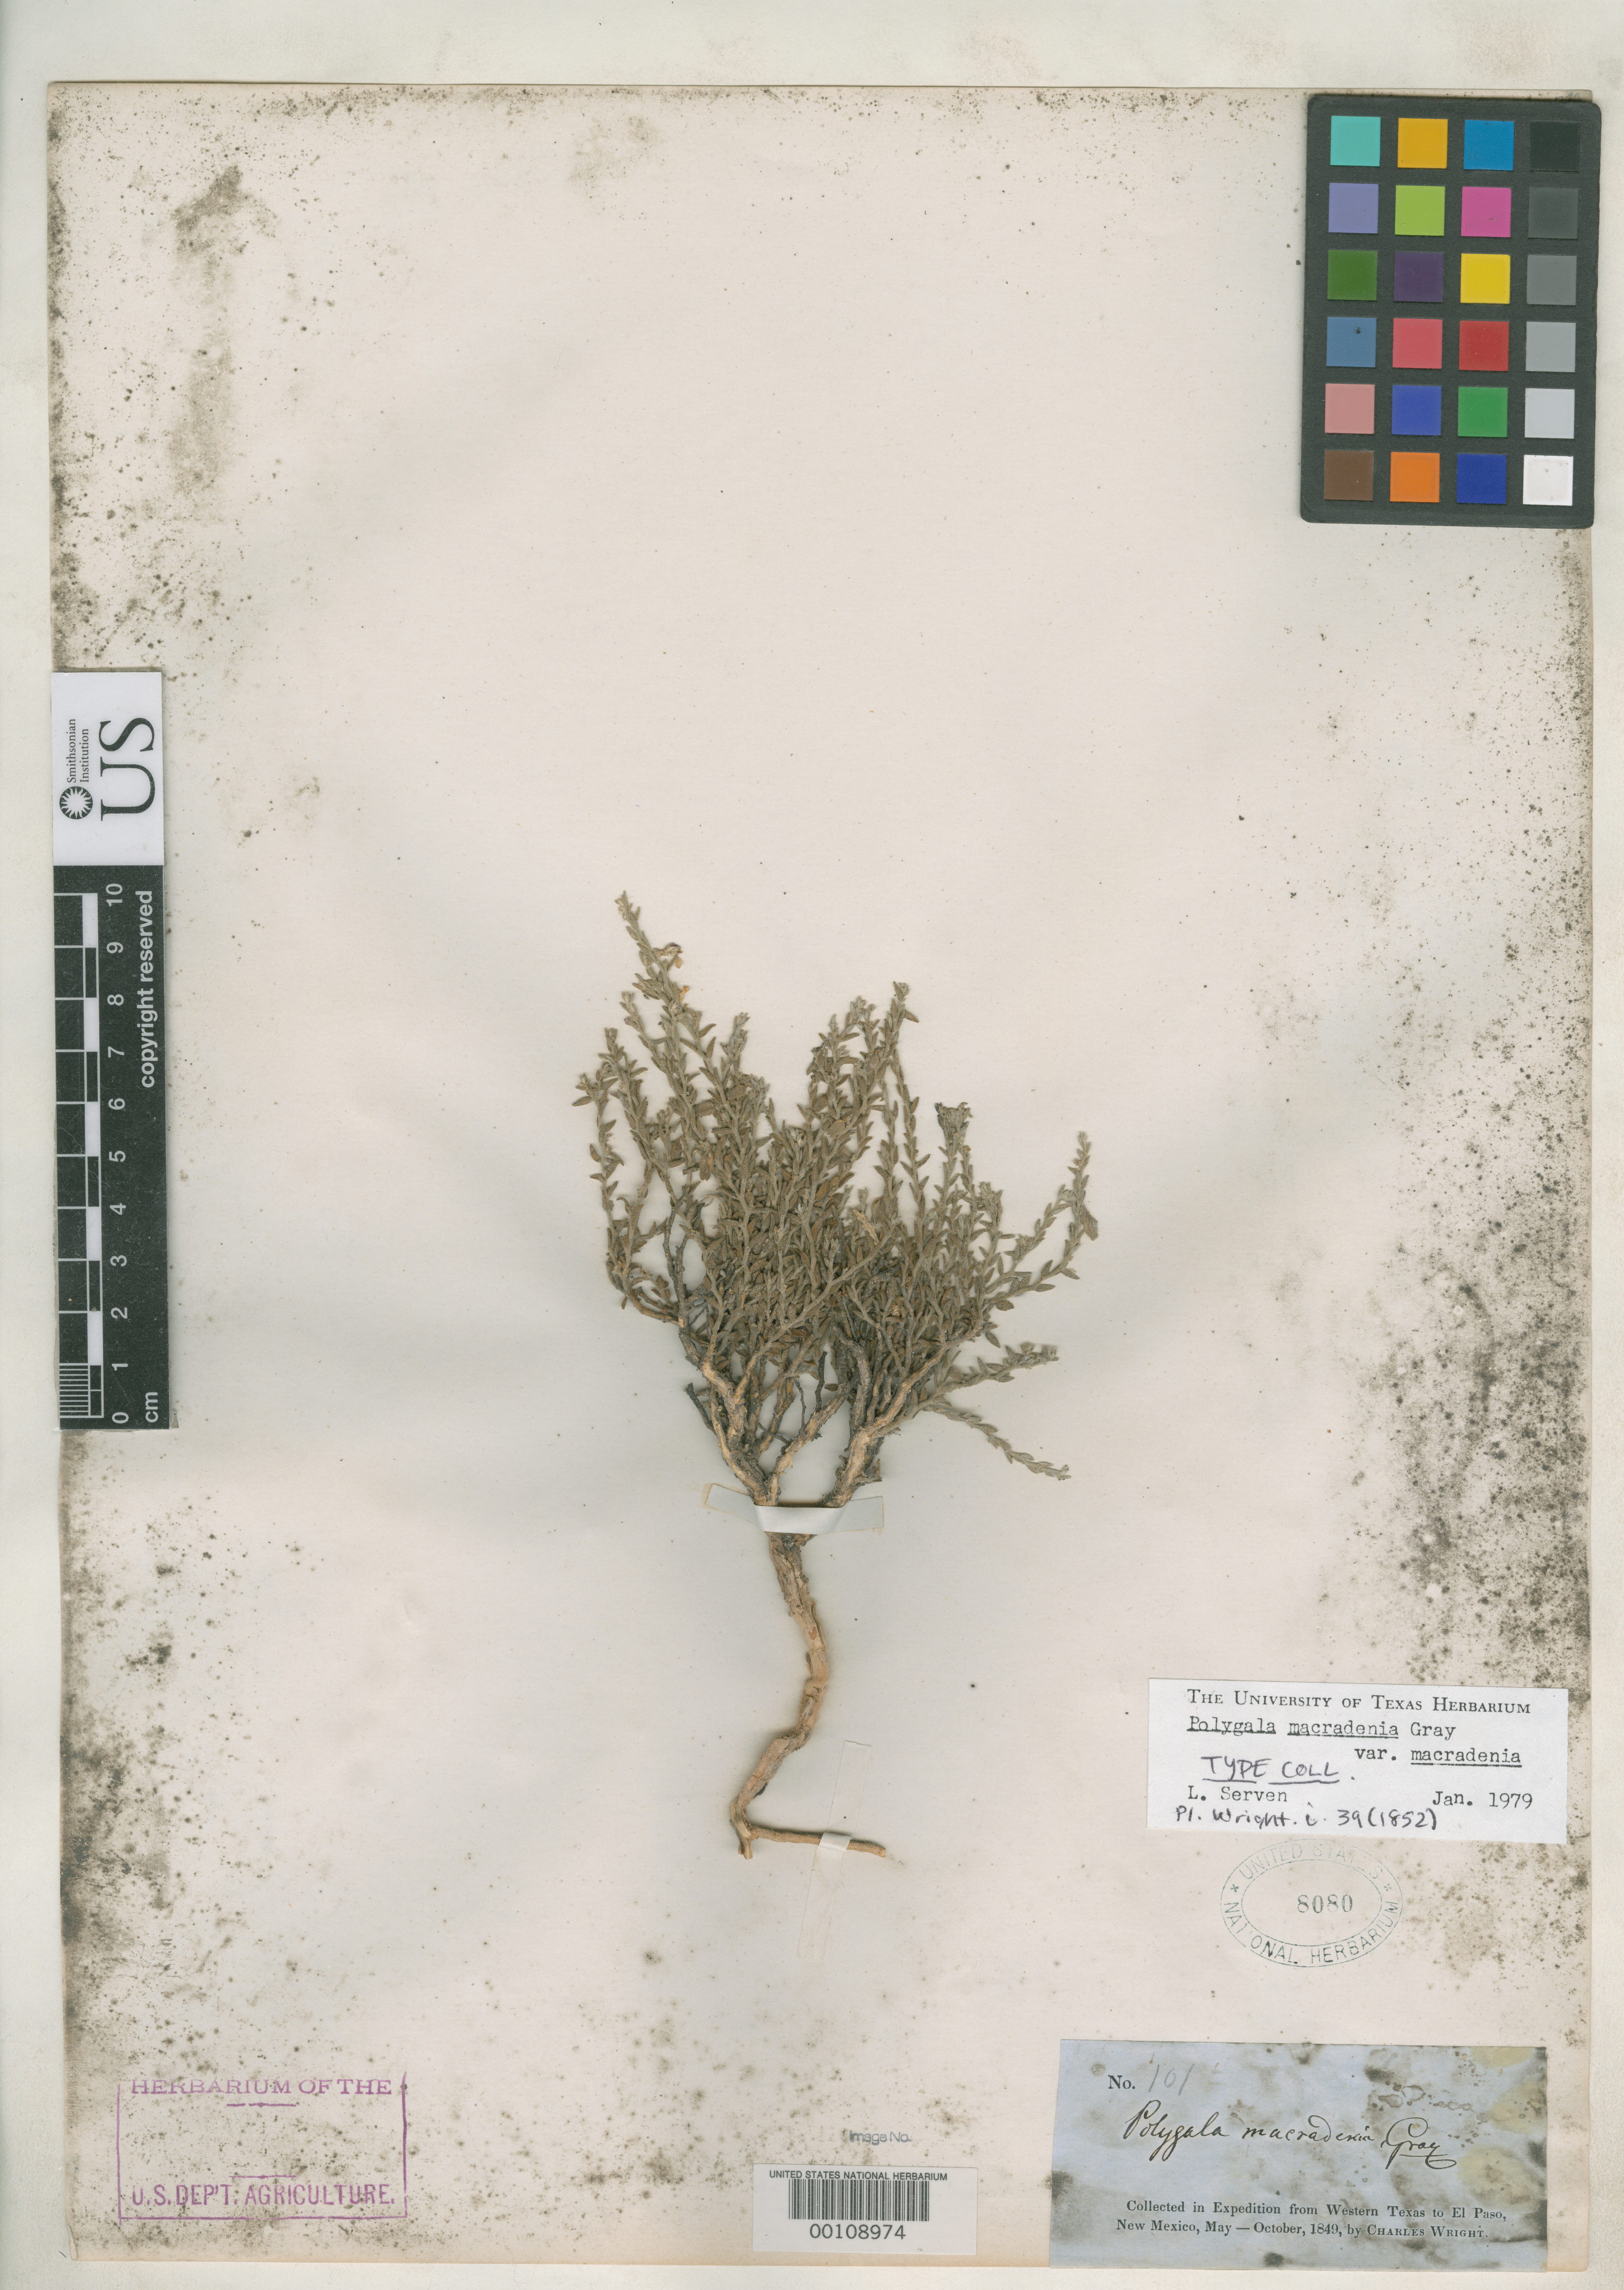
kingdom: Plantae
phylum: Tracheophyta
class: Magnoliopsida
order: Fabales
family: Polygalaceae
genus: Polygala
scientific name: Polygala macradenia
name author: A. Gray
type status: Type Collection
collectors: C. Wright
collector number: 101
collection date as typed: Jul 1849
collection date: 1849-07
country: United States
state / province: Texas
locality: San Felipe River and Rio Grande.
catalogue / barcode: US 8080